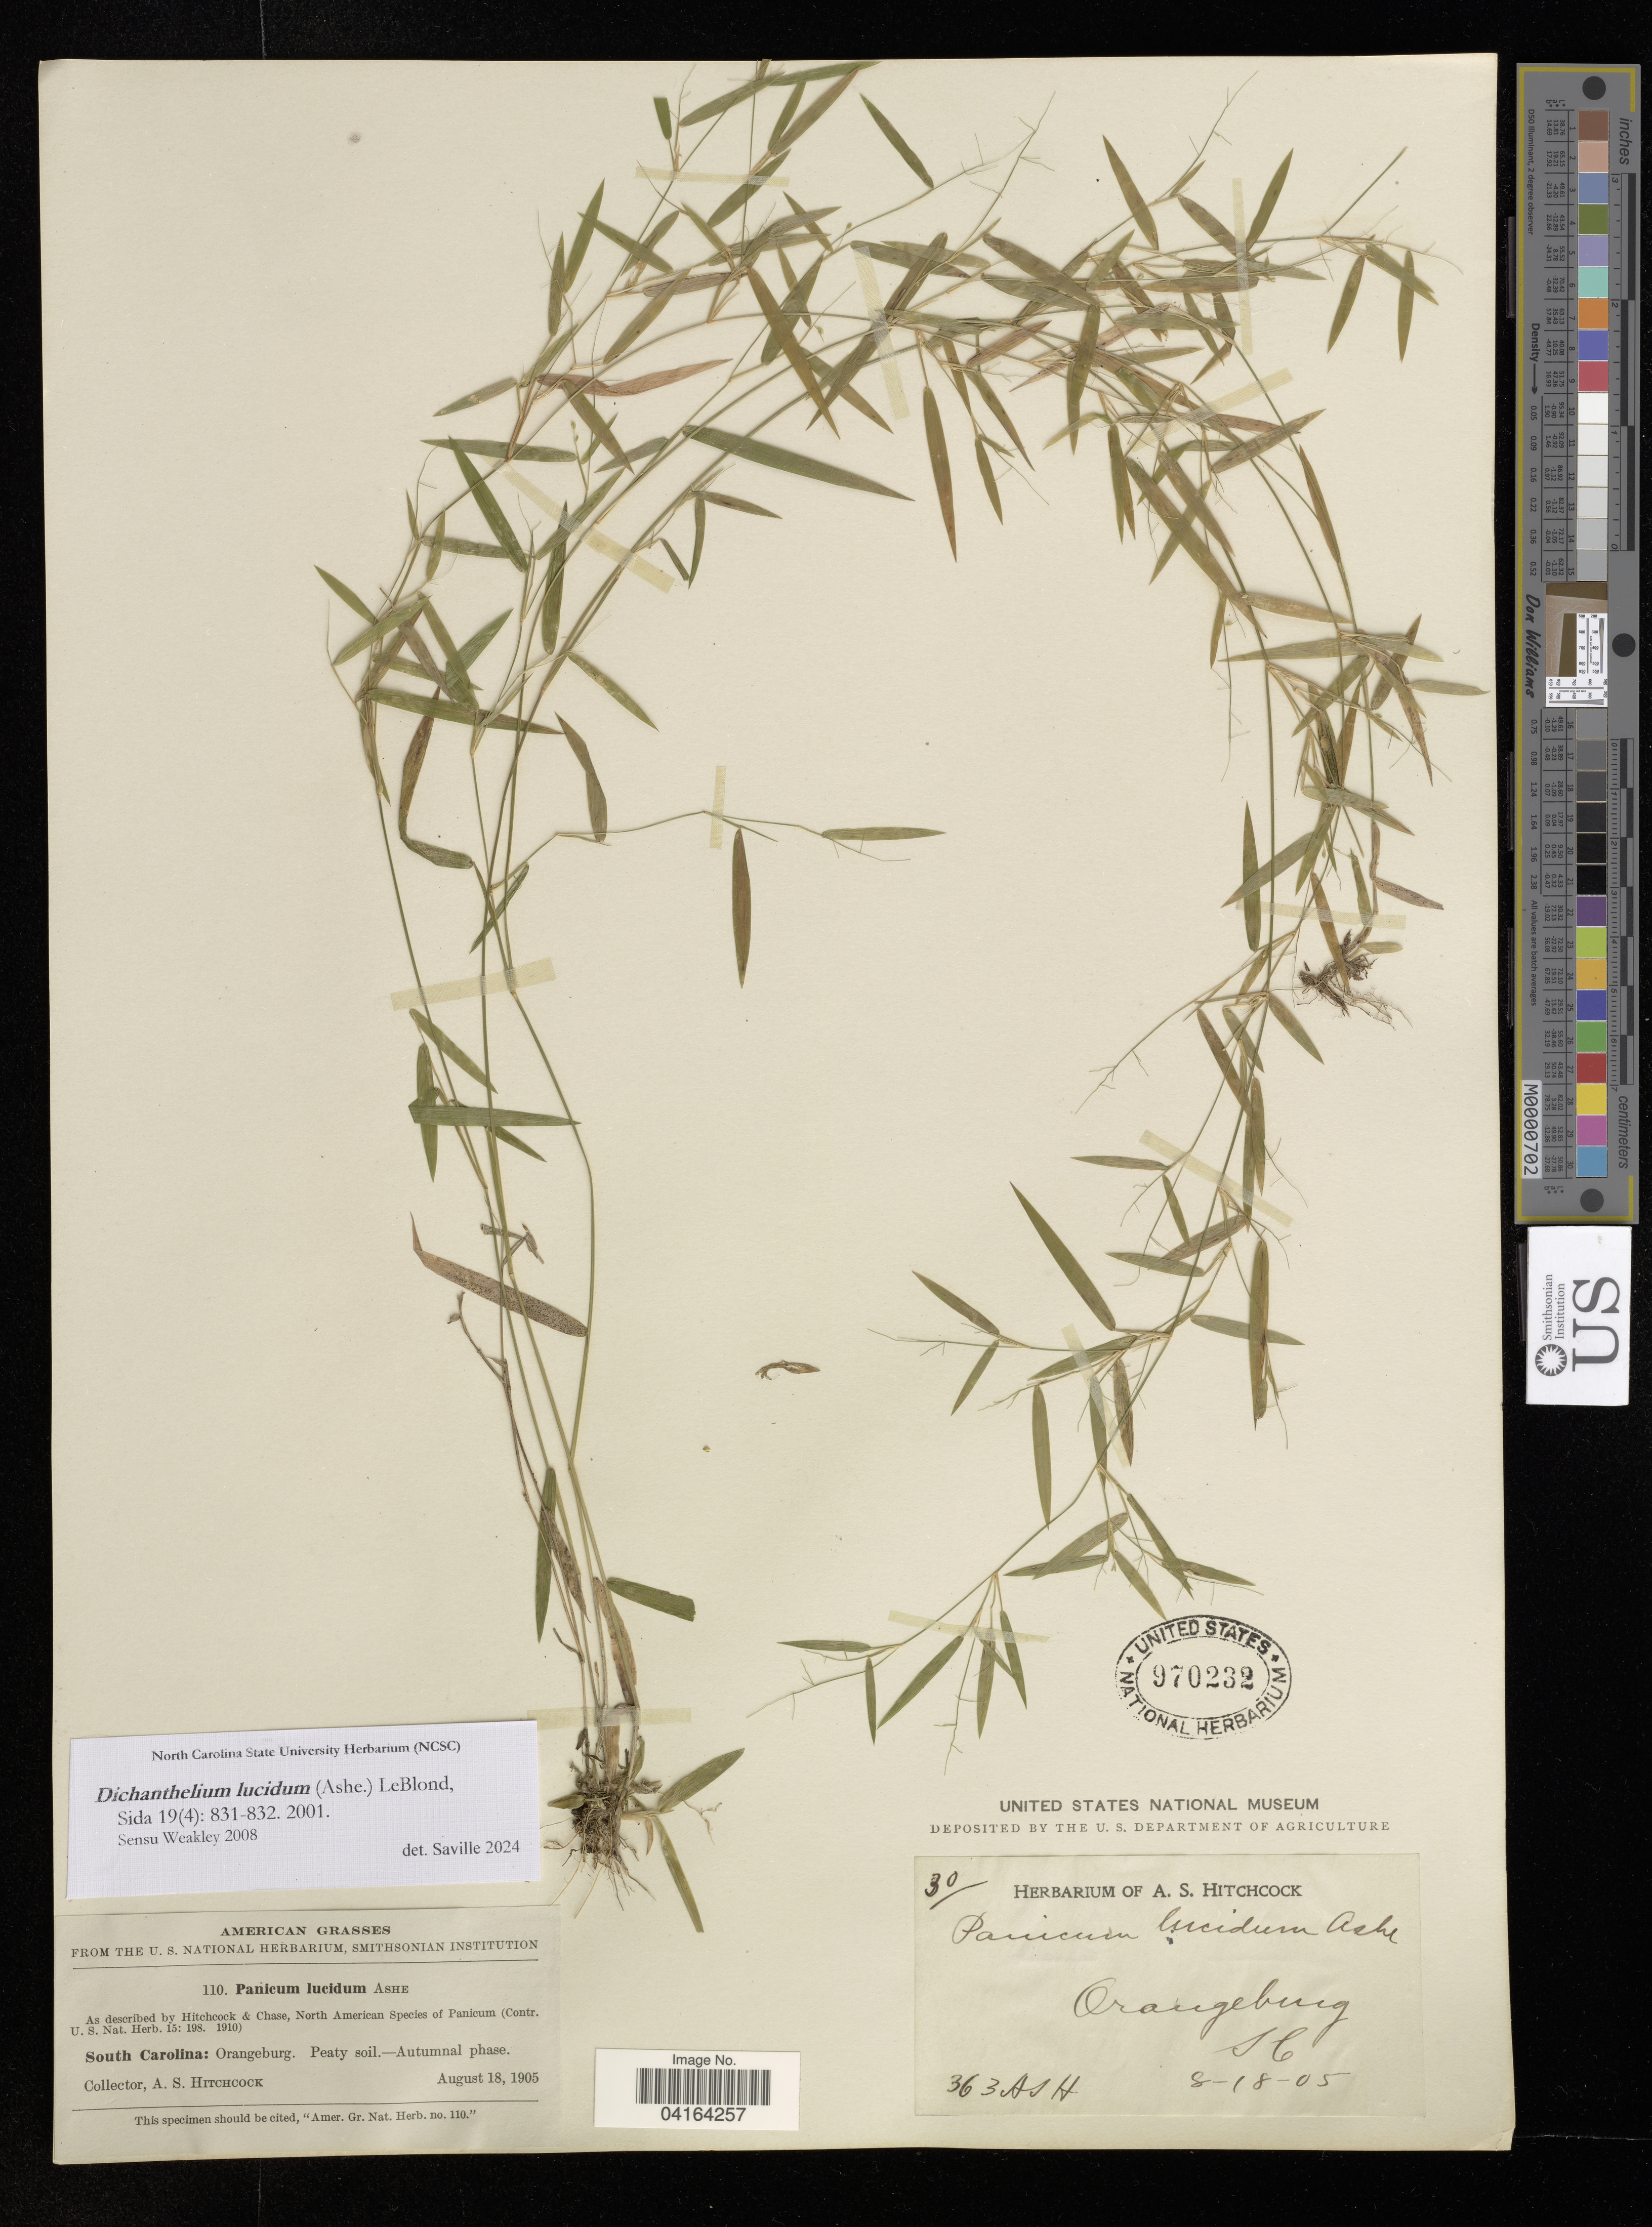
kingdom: Plantae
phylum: Tracheophyta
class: Liliopsida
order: Poales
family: Poaceae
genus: Dichanthelium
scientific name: Dichanthelium lucidum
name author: (Ashe) LeBlond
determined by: Saville, A. C., (NCSC), North Carolina State University (UNITED STATES)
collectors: A. Hitchcock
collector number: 363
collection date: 1905-08-18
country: United States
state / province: South Carolina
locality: Orangeburg.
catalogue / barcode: US 970232